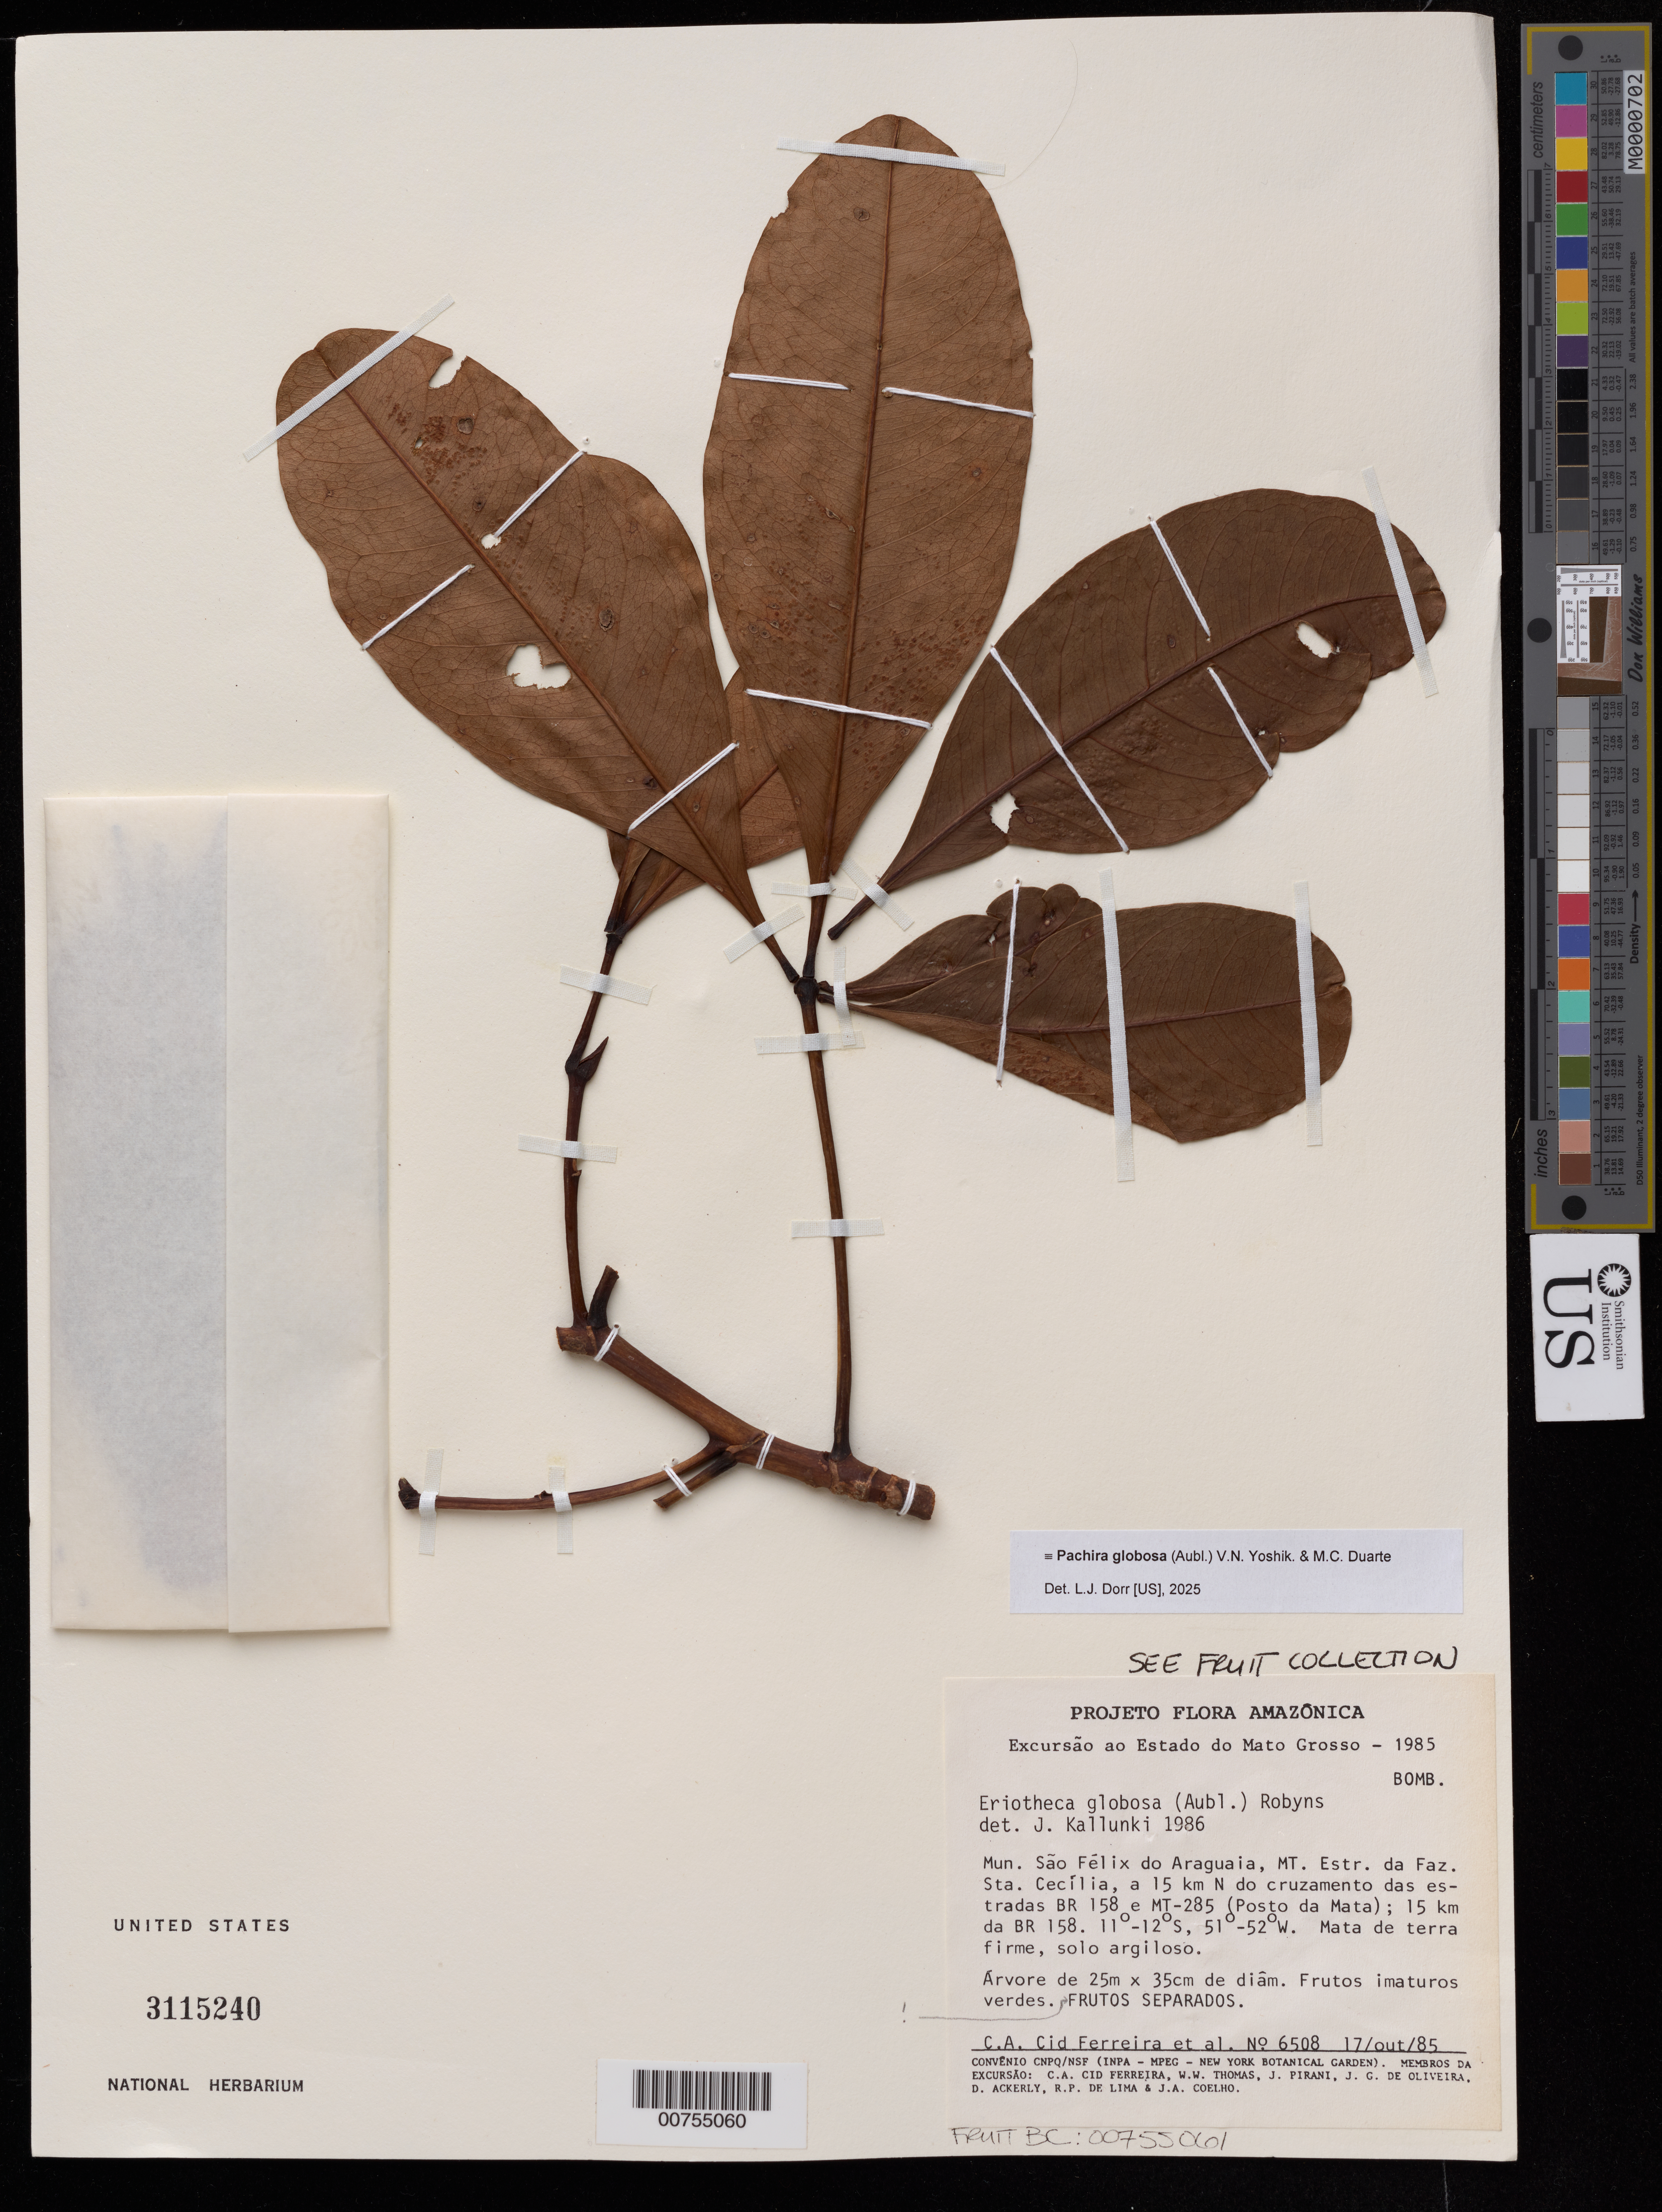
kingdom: Plantae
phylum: Tracheophyta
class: Magnoliopsida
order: Malvales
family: Malvaceae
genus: Pachira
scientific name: Pachira globosa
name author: (Aubl.) V.N. Yoshik. & M.C. Duarte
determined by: Dorr, Laurence J., Curator (BOT), Smithsonian Institution - National Museum of Natural History (UNITED STATES)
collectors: C. A. Cid Ferreira & et al.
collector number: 6508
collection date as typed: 17 Oct 1985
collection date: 1985-10-17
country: Brazil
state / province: Mato Grosso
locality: Mun. São Félix do Araguaia, Mt. Estr. da Faz. Sta. Cecília, a 15 km N do cruzamento das estradas BR 158 e MT-285 (Posto da Mata); 15 km da BR 158.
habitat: Mata de terra firme, solo argiloso.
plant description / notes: Bulky Fruit BC 00755061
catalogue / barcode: US 3115240